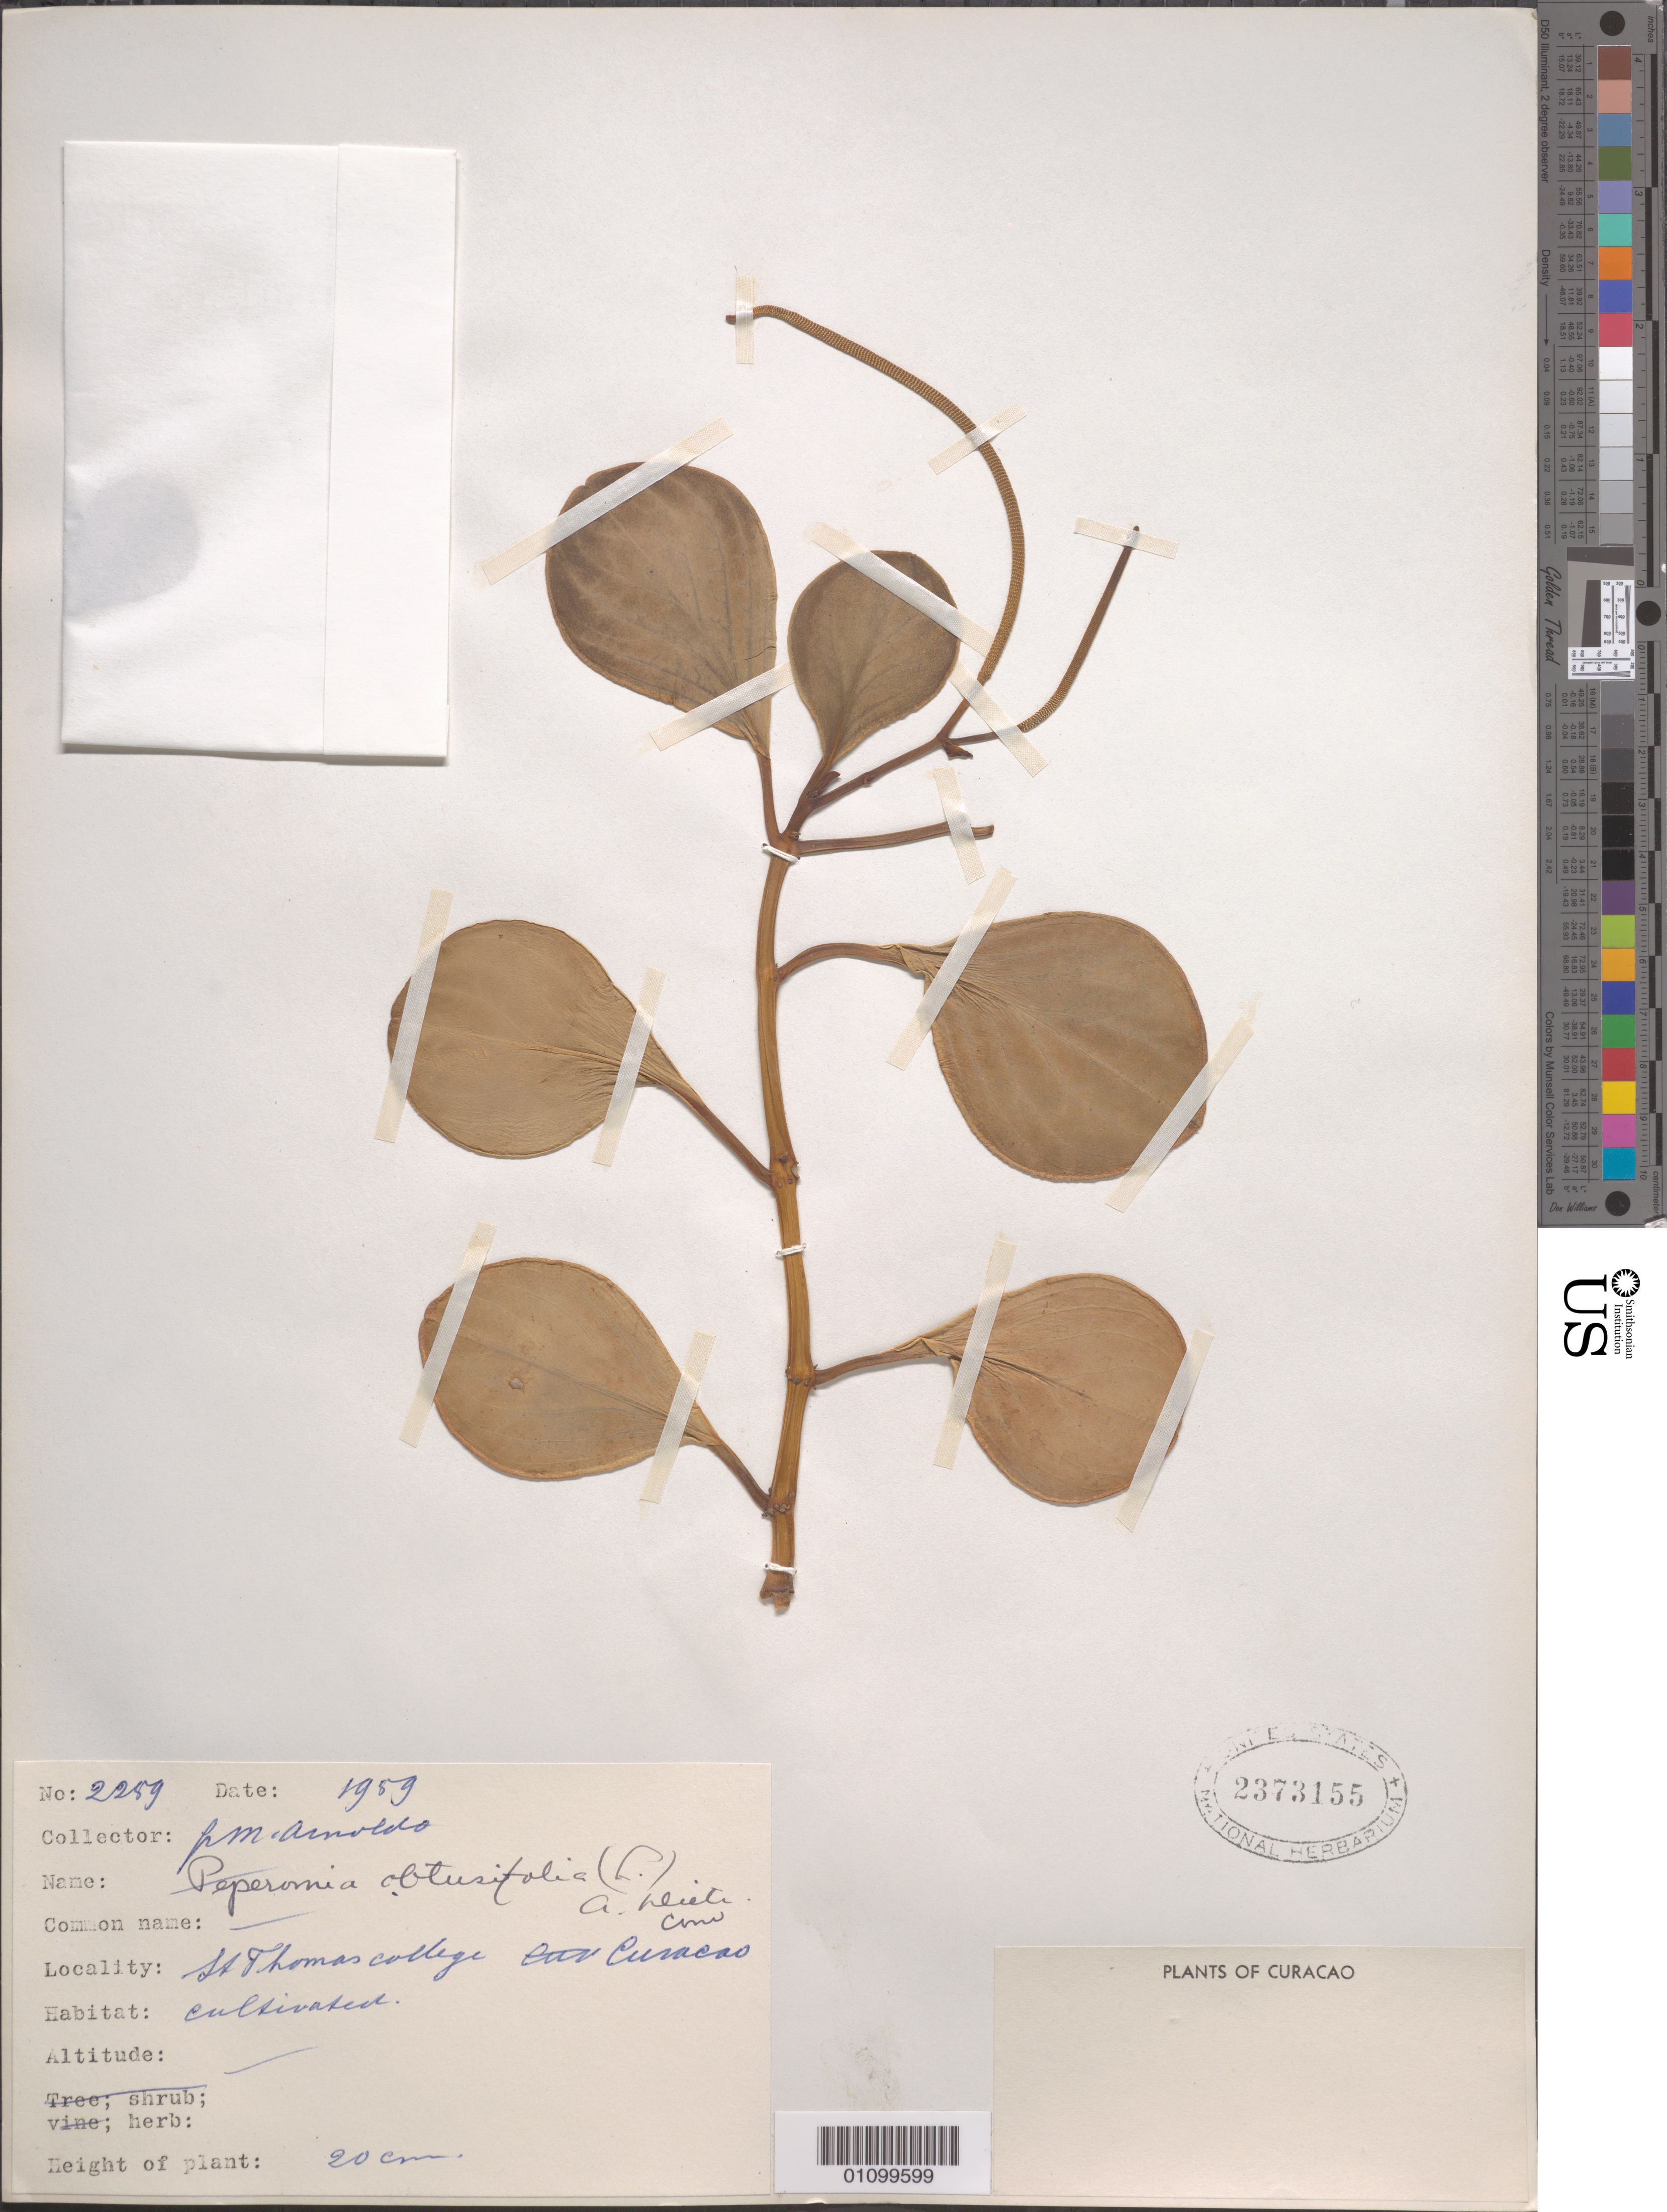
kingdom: Plantae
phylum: Tracheophyta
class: Magnoliopsida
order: Piperales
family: Piperaceae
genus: Peperomia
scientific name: Peperomia obtusifolia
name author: (L.) A. Dietr.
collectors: N. Arnoldo-Broeders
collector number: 2289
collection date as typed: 01 Jan 1959 to 31 Dec 1959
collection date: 1959-01-01/1959-12-31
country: Curaçao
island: Curaçao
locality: St. Thomas College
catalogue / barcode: US 2373155